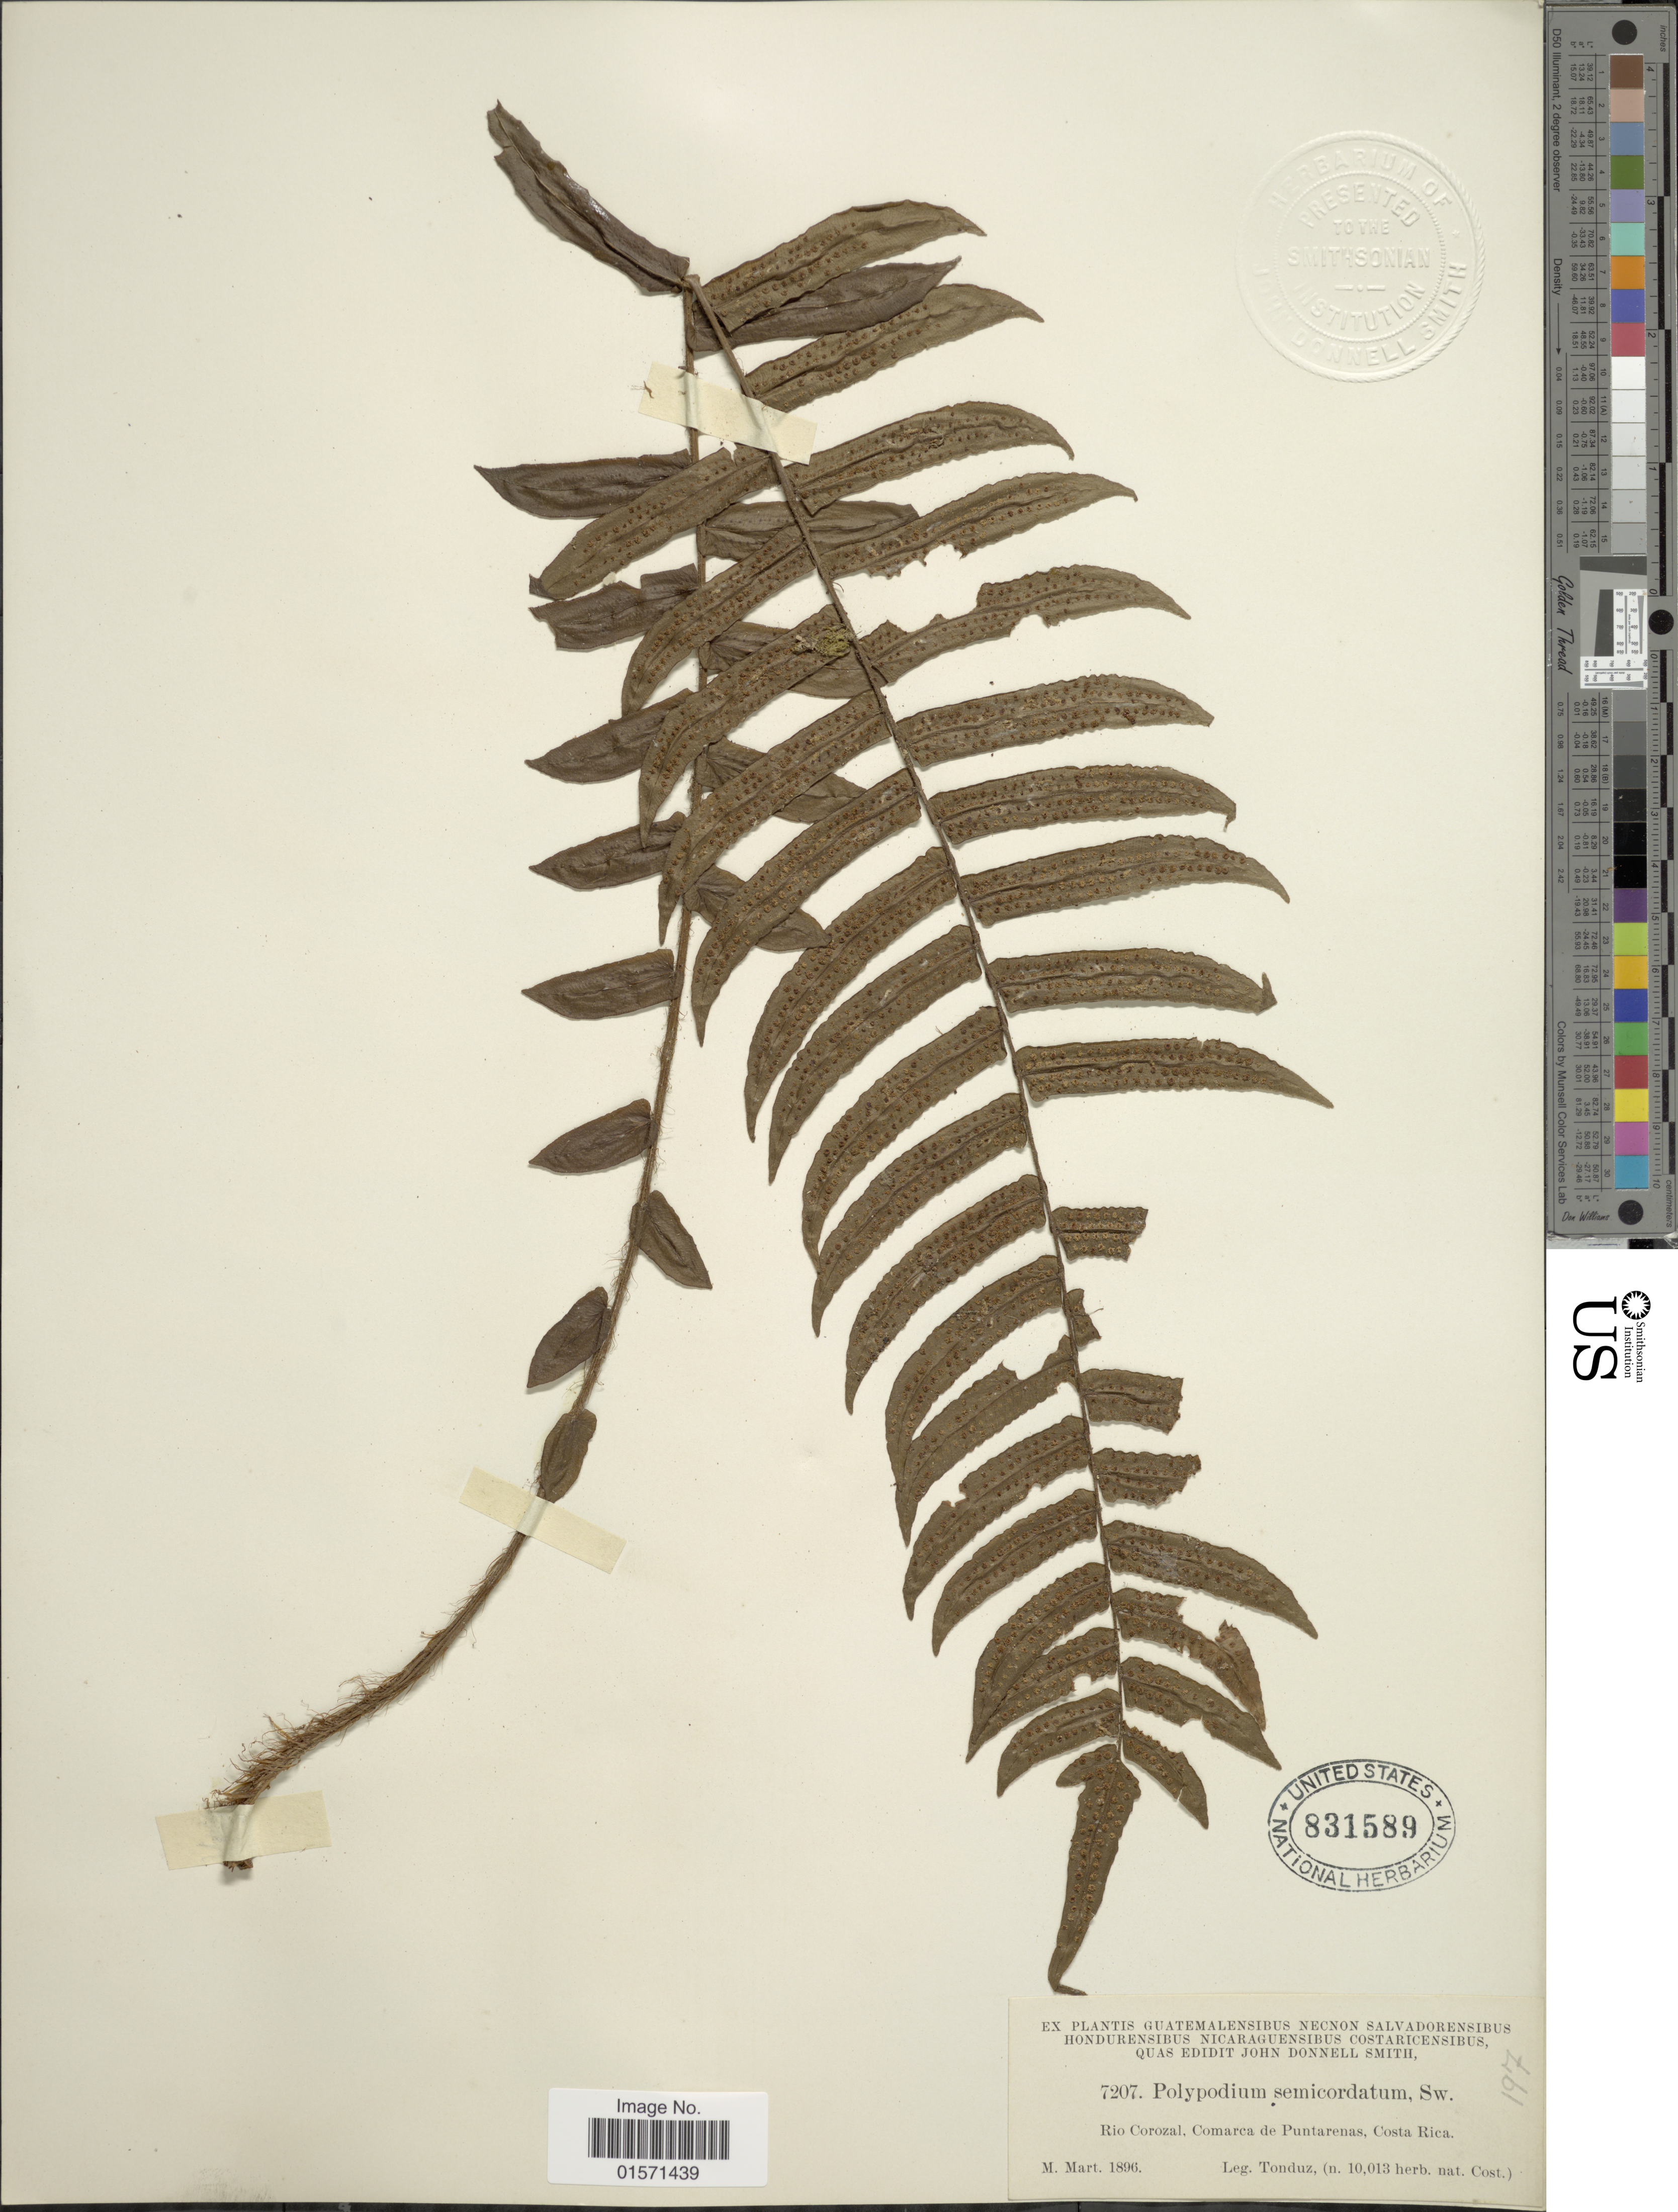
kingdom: Plantae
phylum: Tracheophyta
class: Polypodiopsida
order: Polypodiales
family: Lomariopsidaceae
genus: Cyclopeltis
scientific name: Cyclopeltis semicordata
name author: (Sw.) J. Sm.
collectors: A. Tonduz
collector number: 7207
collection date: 1896-03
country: Costa Rica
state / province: Puntarenas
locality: Rio Corozal, Comarca de Puntarenas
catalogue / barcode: US 831589